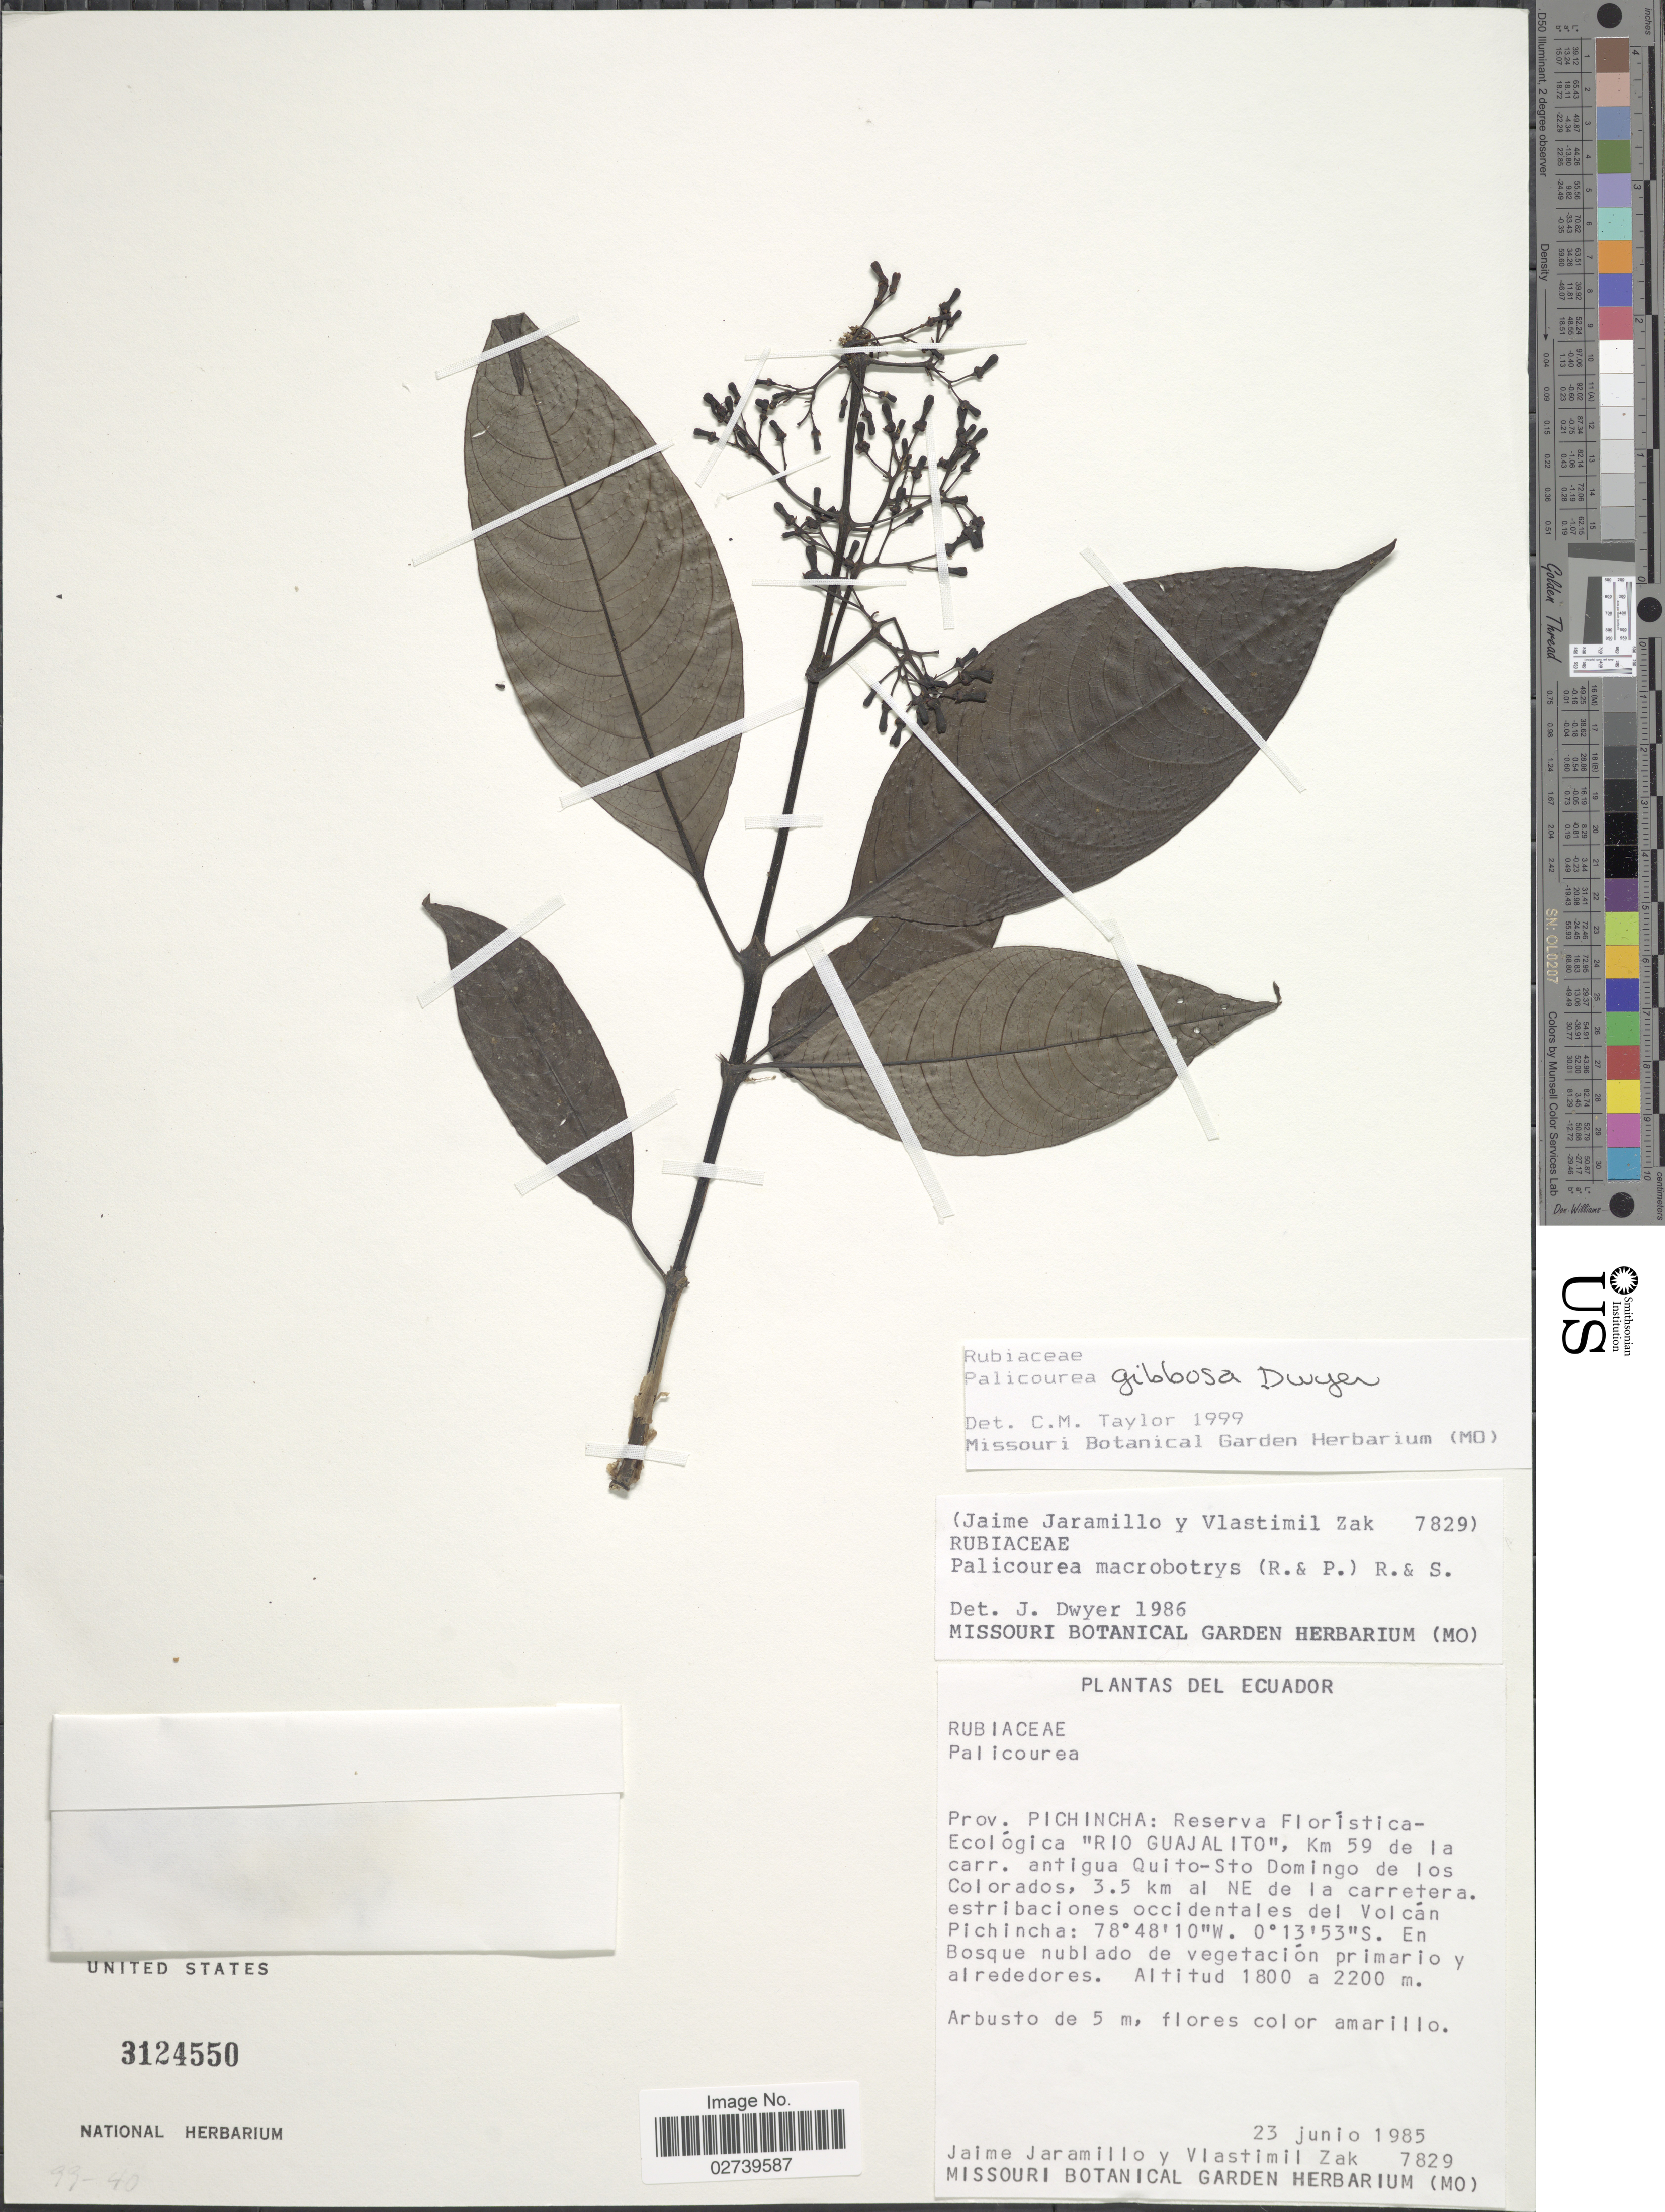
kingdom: Plantae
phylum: Tracheophyta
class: Magnoliopsida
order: Gentianales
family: Rubiaceae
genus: Palicourea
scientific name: Palicourea gibbosa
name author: Dwyer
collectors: J. Jaramillo & V. Zak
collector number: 7829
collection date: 1985-06-23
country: Ecuador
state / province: Pichincha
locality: Reserva Floristica-Ecologica "Rio Guajalito", Km 59 de la carr. antigua Quito-Sto Domingo de los Colorados, 3.5 km al NE de la carretera, estribaciones occidentales del Volcan.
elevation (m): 1800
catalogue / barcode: US 3124550